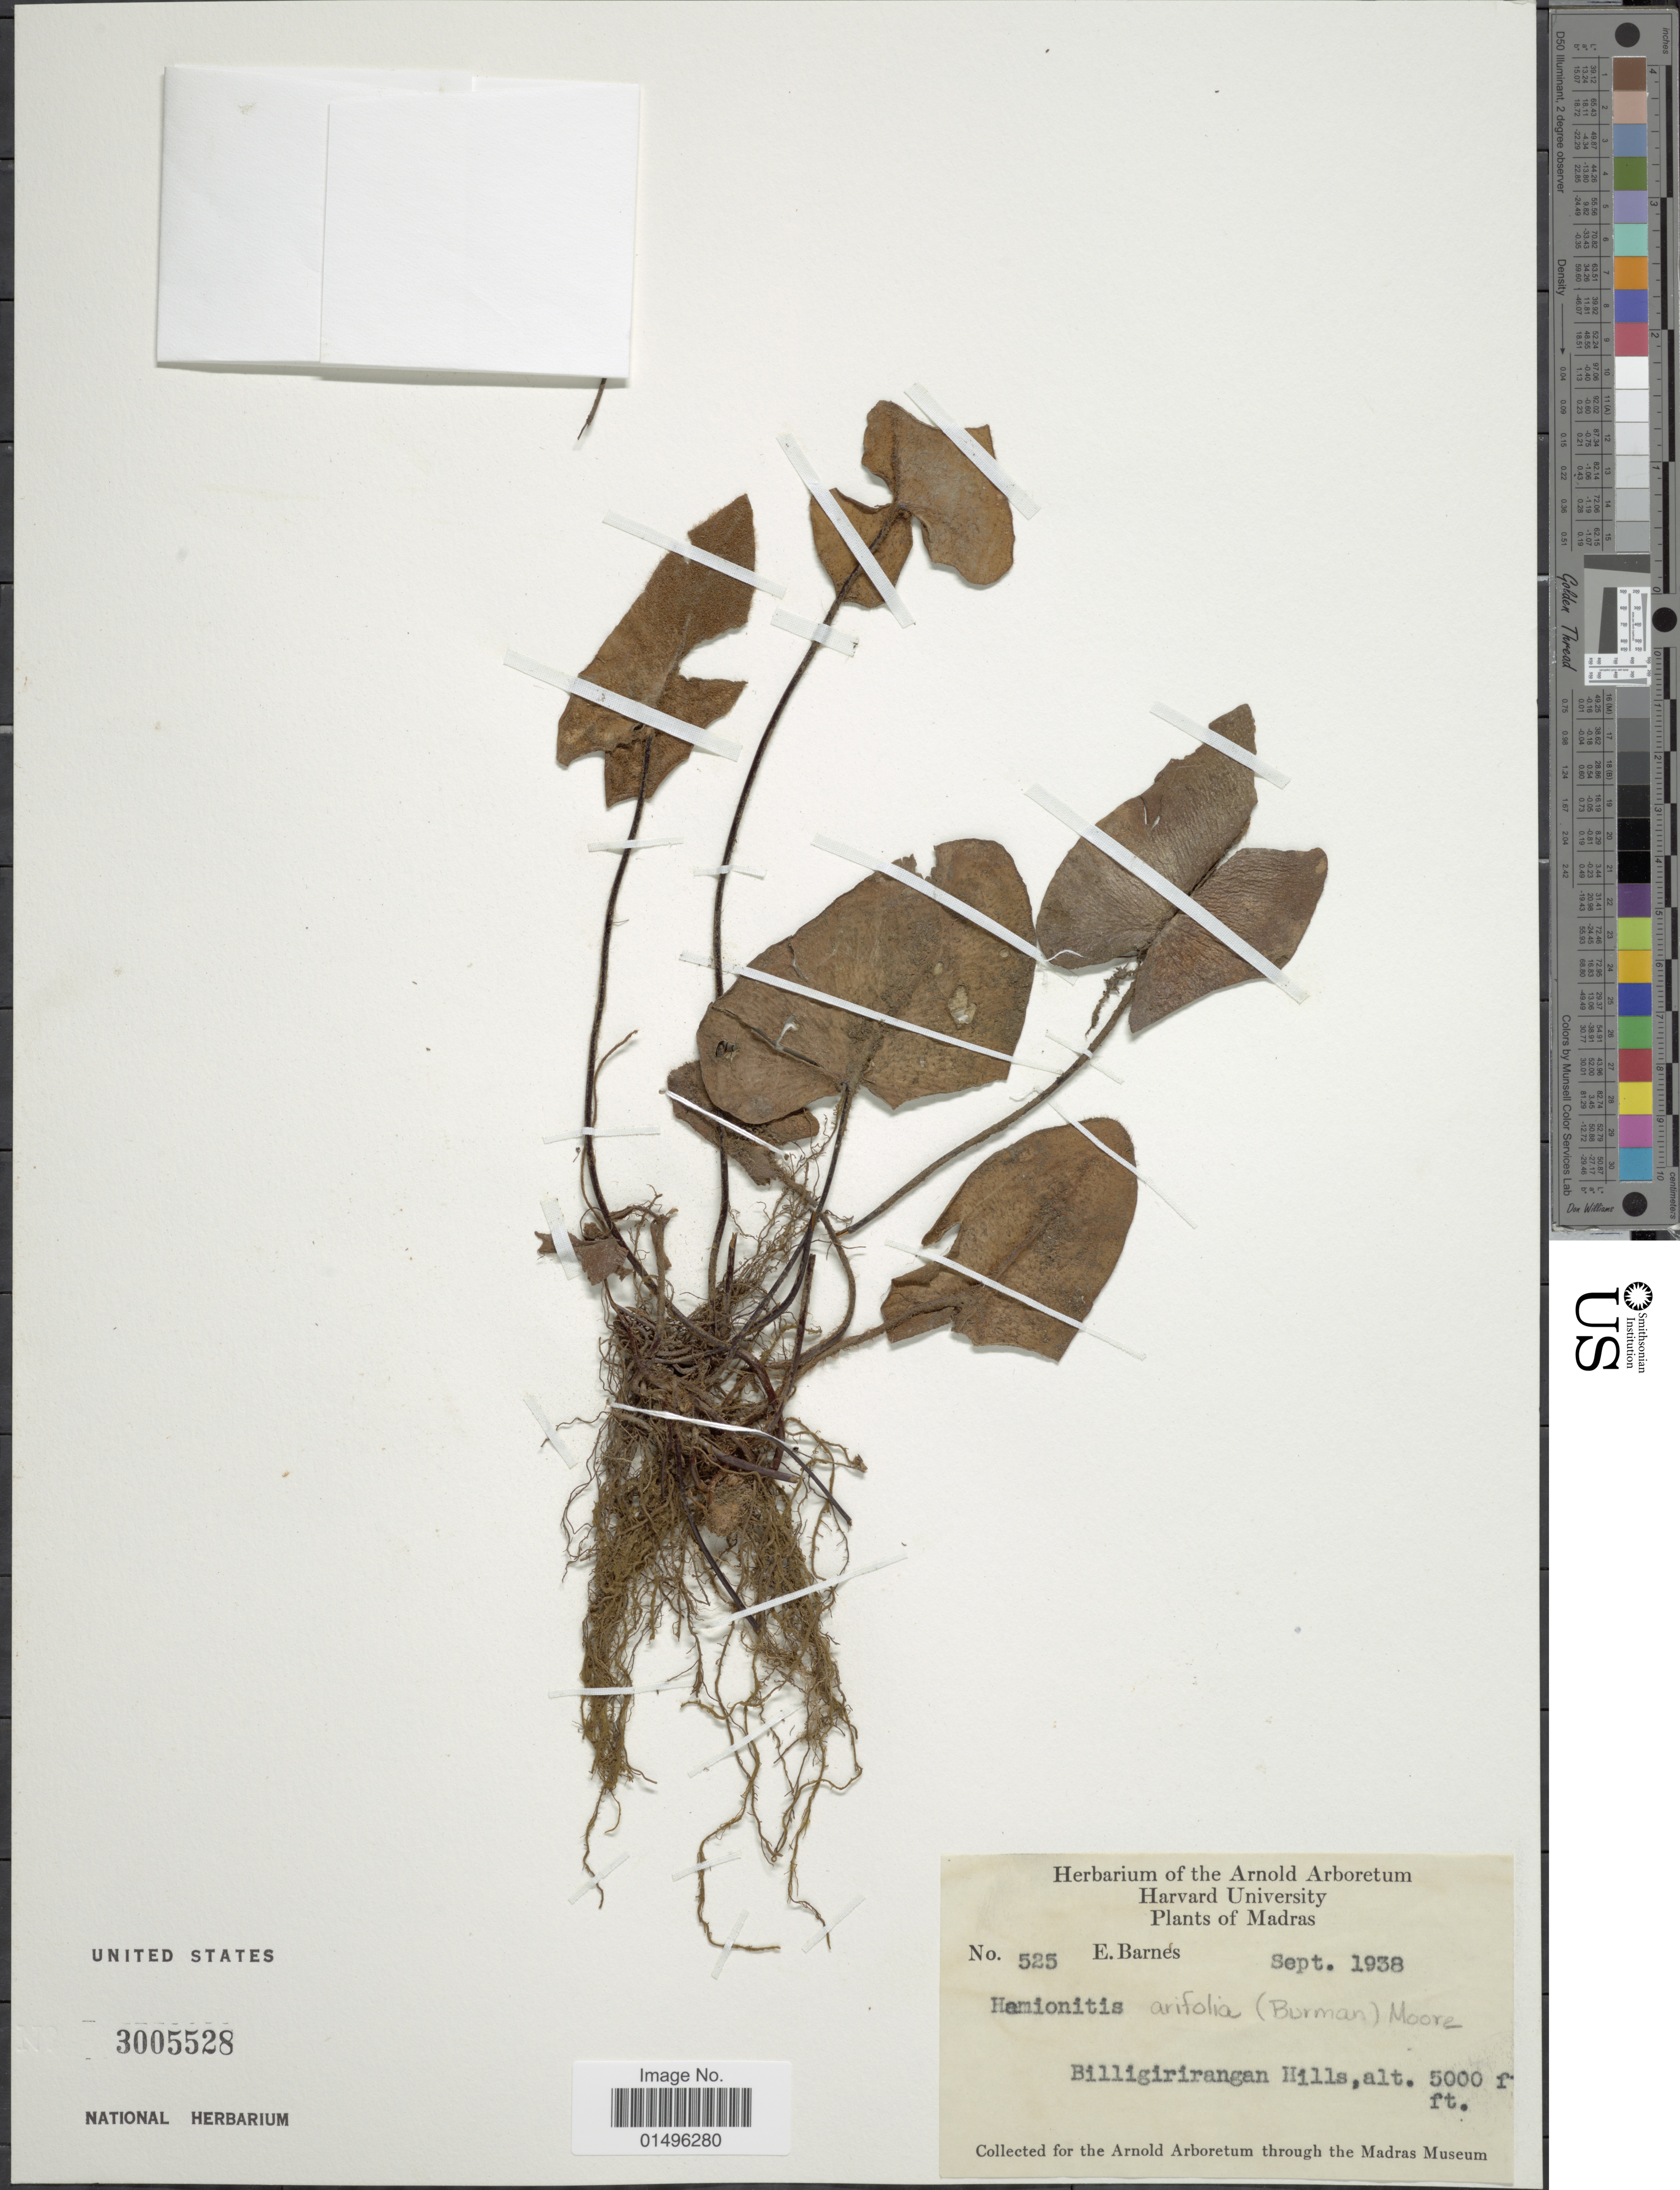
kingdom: Plantae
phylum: Tracheophyta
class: Polypodiopsida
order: Polypodiales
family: Pteridaceae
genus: Parahemionitis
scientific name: Parahemionitis cordata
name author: (Roxb. ex Hook. & Grev.) Fraser-Jenk.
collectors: E. Barnes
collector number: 525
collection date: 1938-09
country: India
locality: Madras, Billigirirangan Hills.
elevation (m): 1524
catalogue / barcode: US 3005528